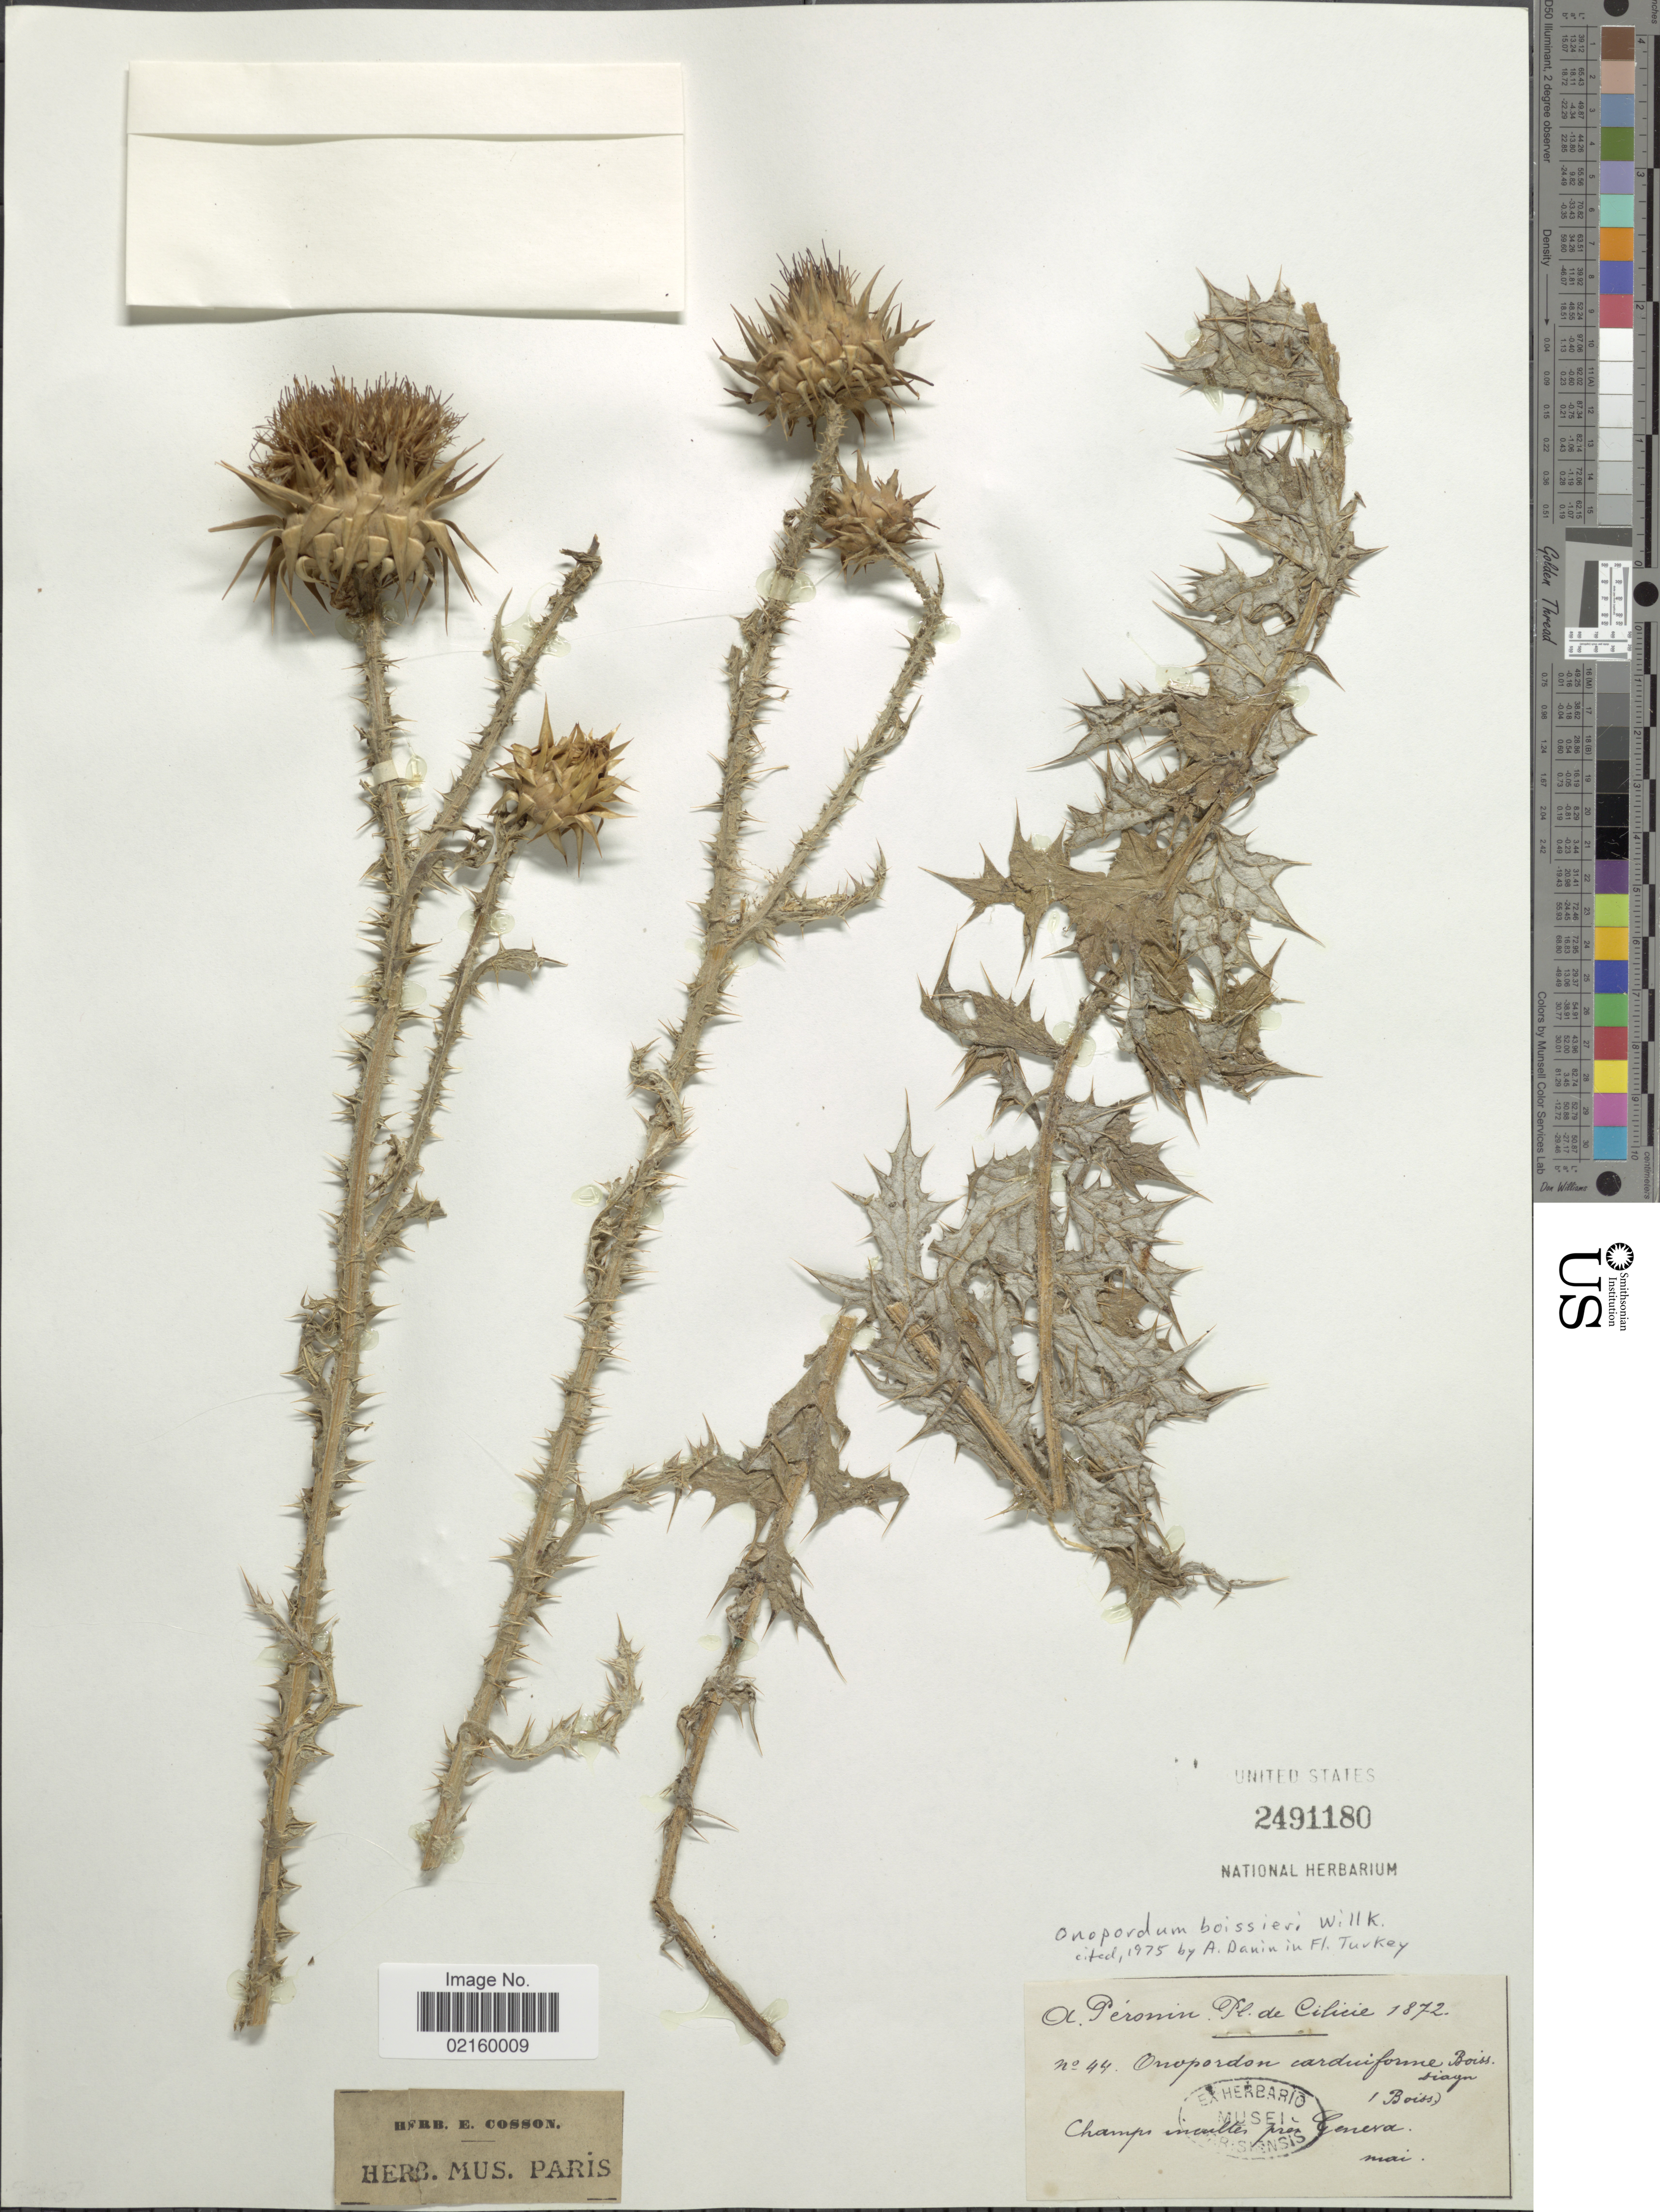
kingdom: Plantae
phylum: Tracheophyta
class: Magnoliopsida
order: Asterales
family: Asteraceae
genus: Onopordum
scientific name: Onopordum bracteatum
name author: Boiss. & Heldr.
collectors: A. Péronin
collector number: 44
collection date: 1872-05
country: Turkey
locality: Cilicie, Champs inculles pres Genera [interpreted]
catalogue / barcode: US 2491180